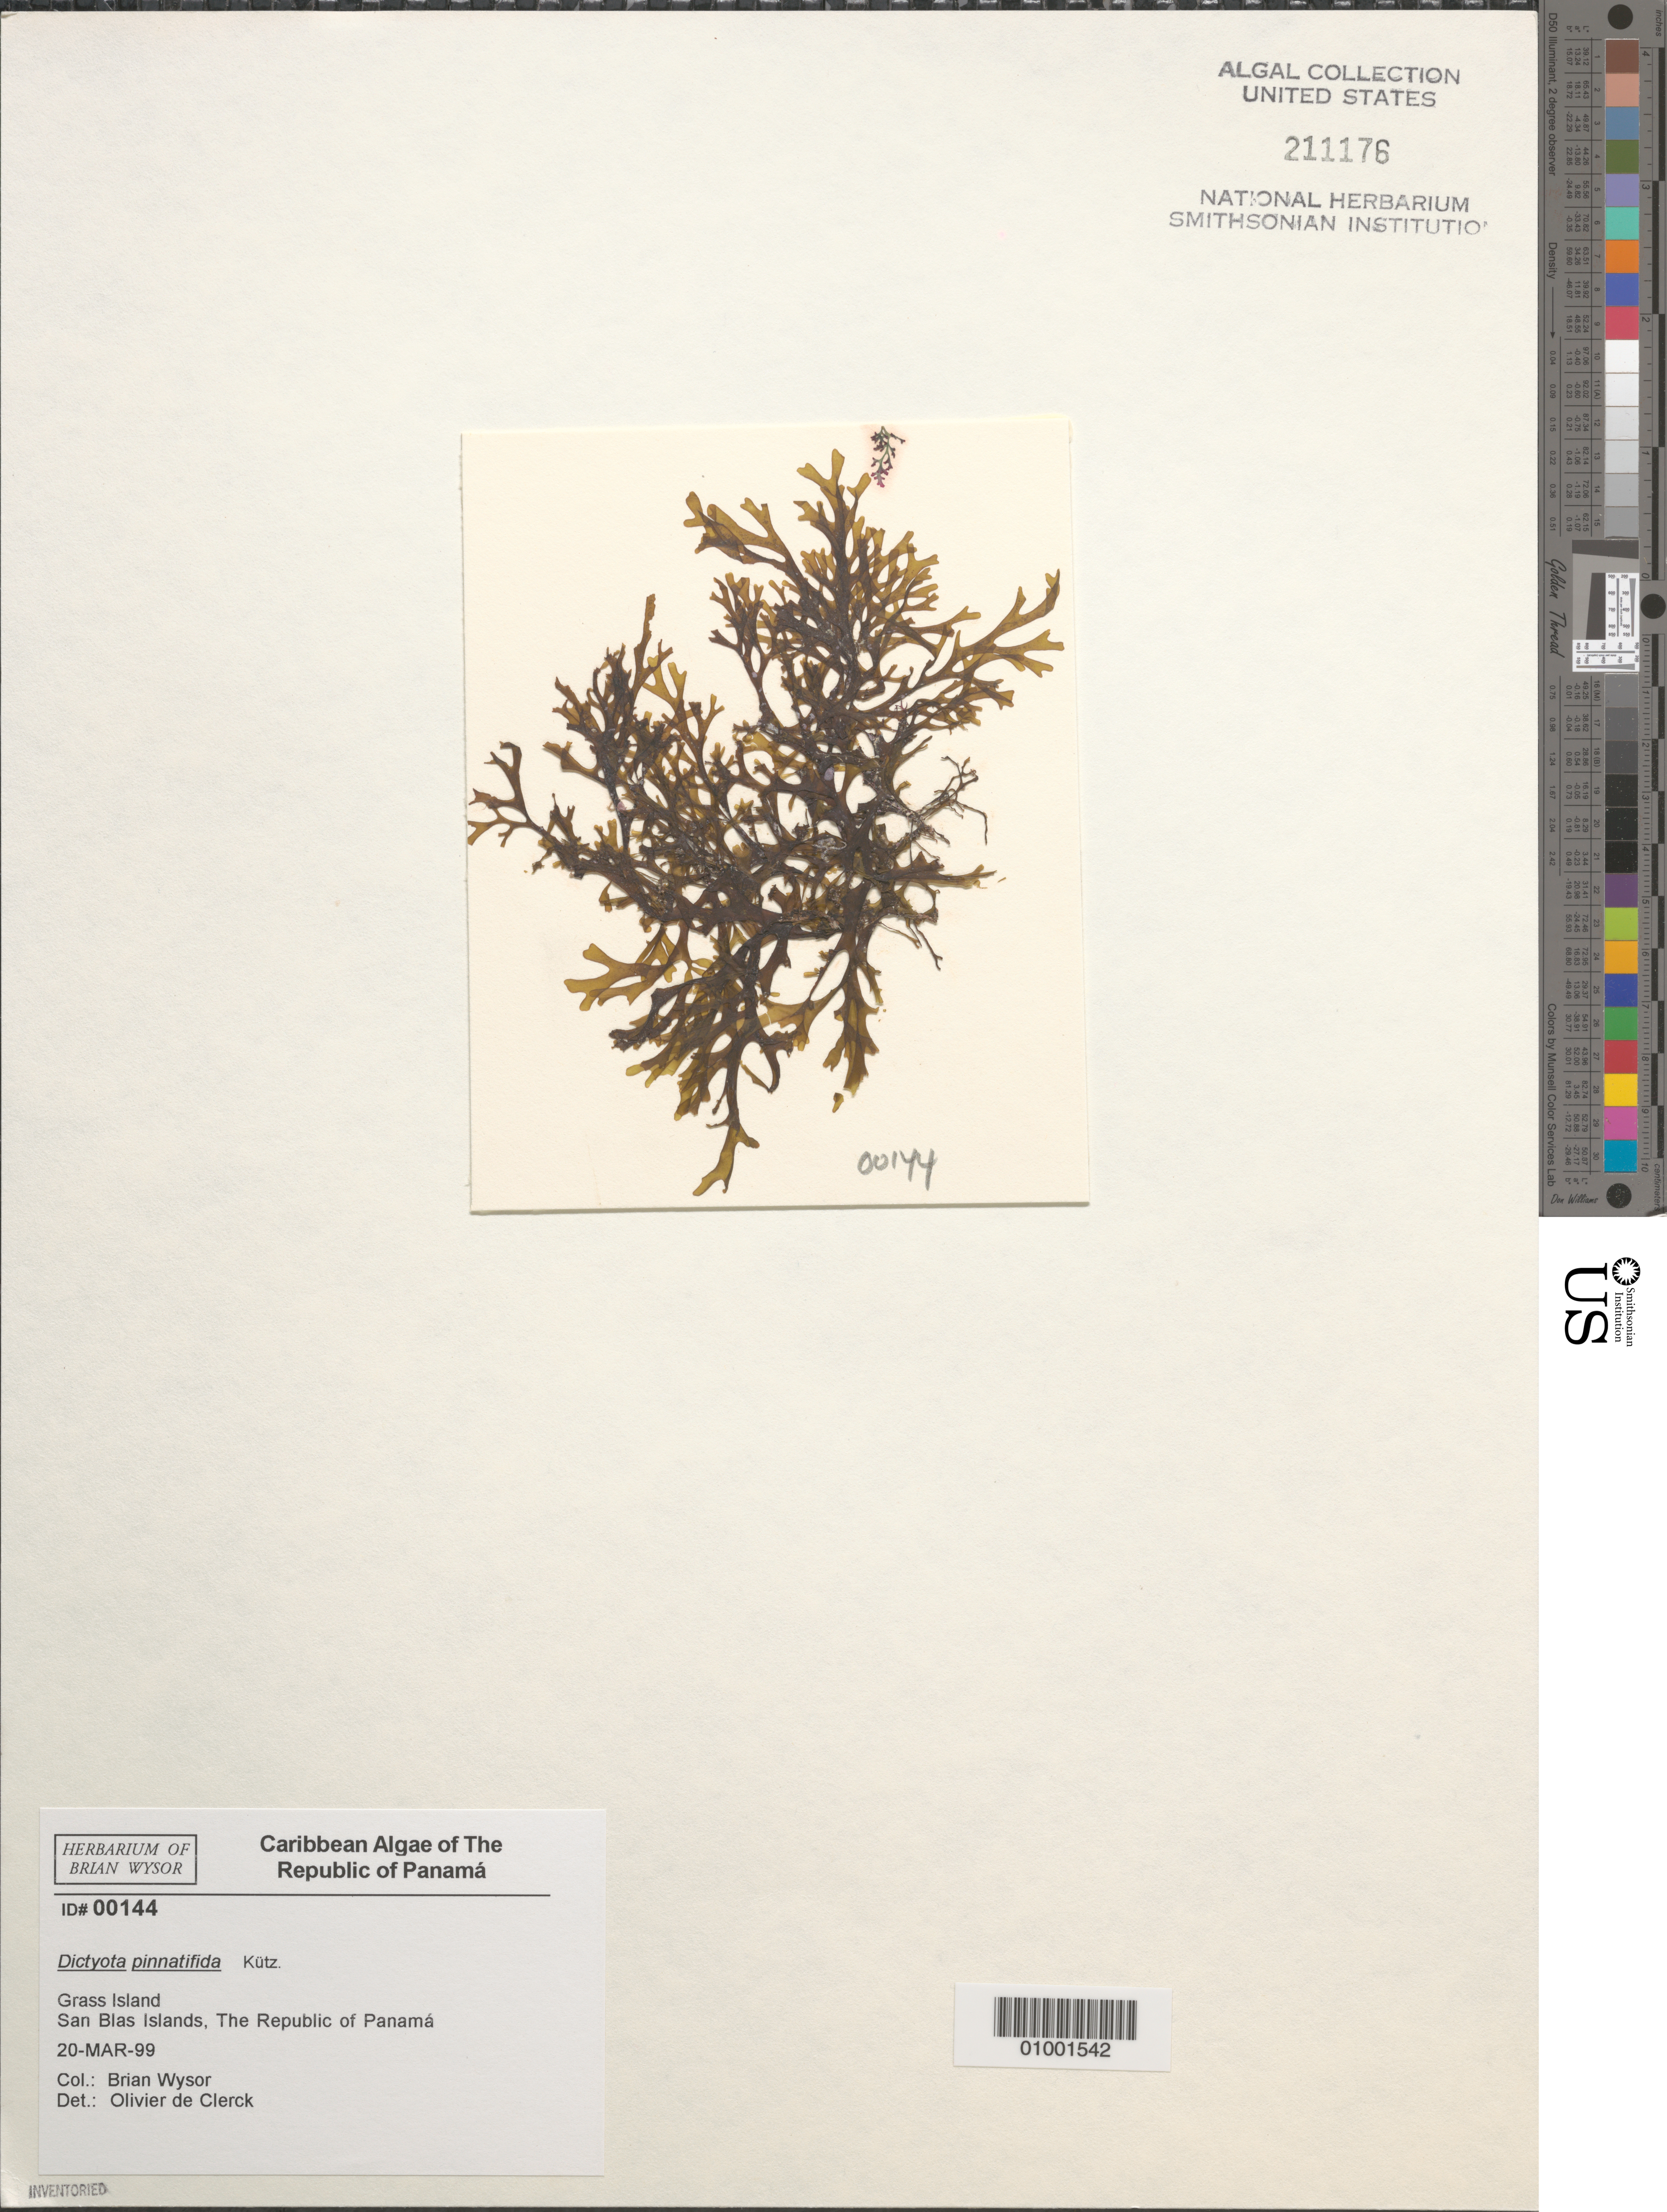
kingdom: Chromista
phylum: Ochrophyta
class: Phaeophyceae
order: Dictyotales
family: Dictyotaceae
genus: Dictyota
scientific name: Dictyota pinnatifida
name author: Kütz.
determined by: De Clerck, Olivier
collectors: B. Wysor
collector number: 00144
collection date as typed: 20 Mar 1999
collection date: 1999-03-20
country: Panama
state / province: Kuna Yala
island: Grass Island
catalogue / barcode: US 211176